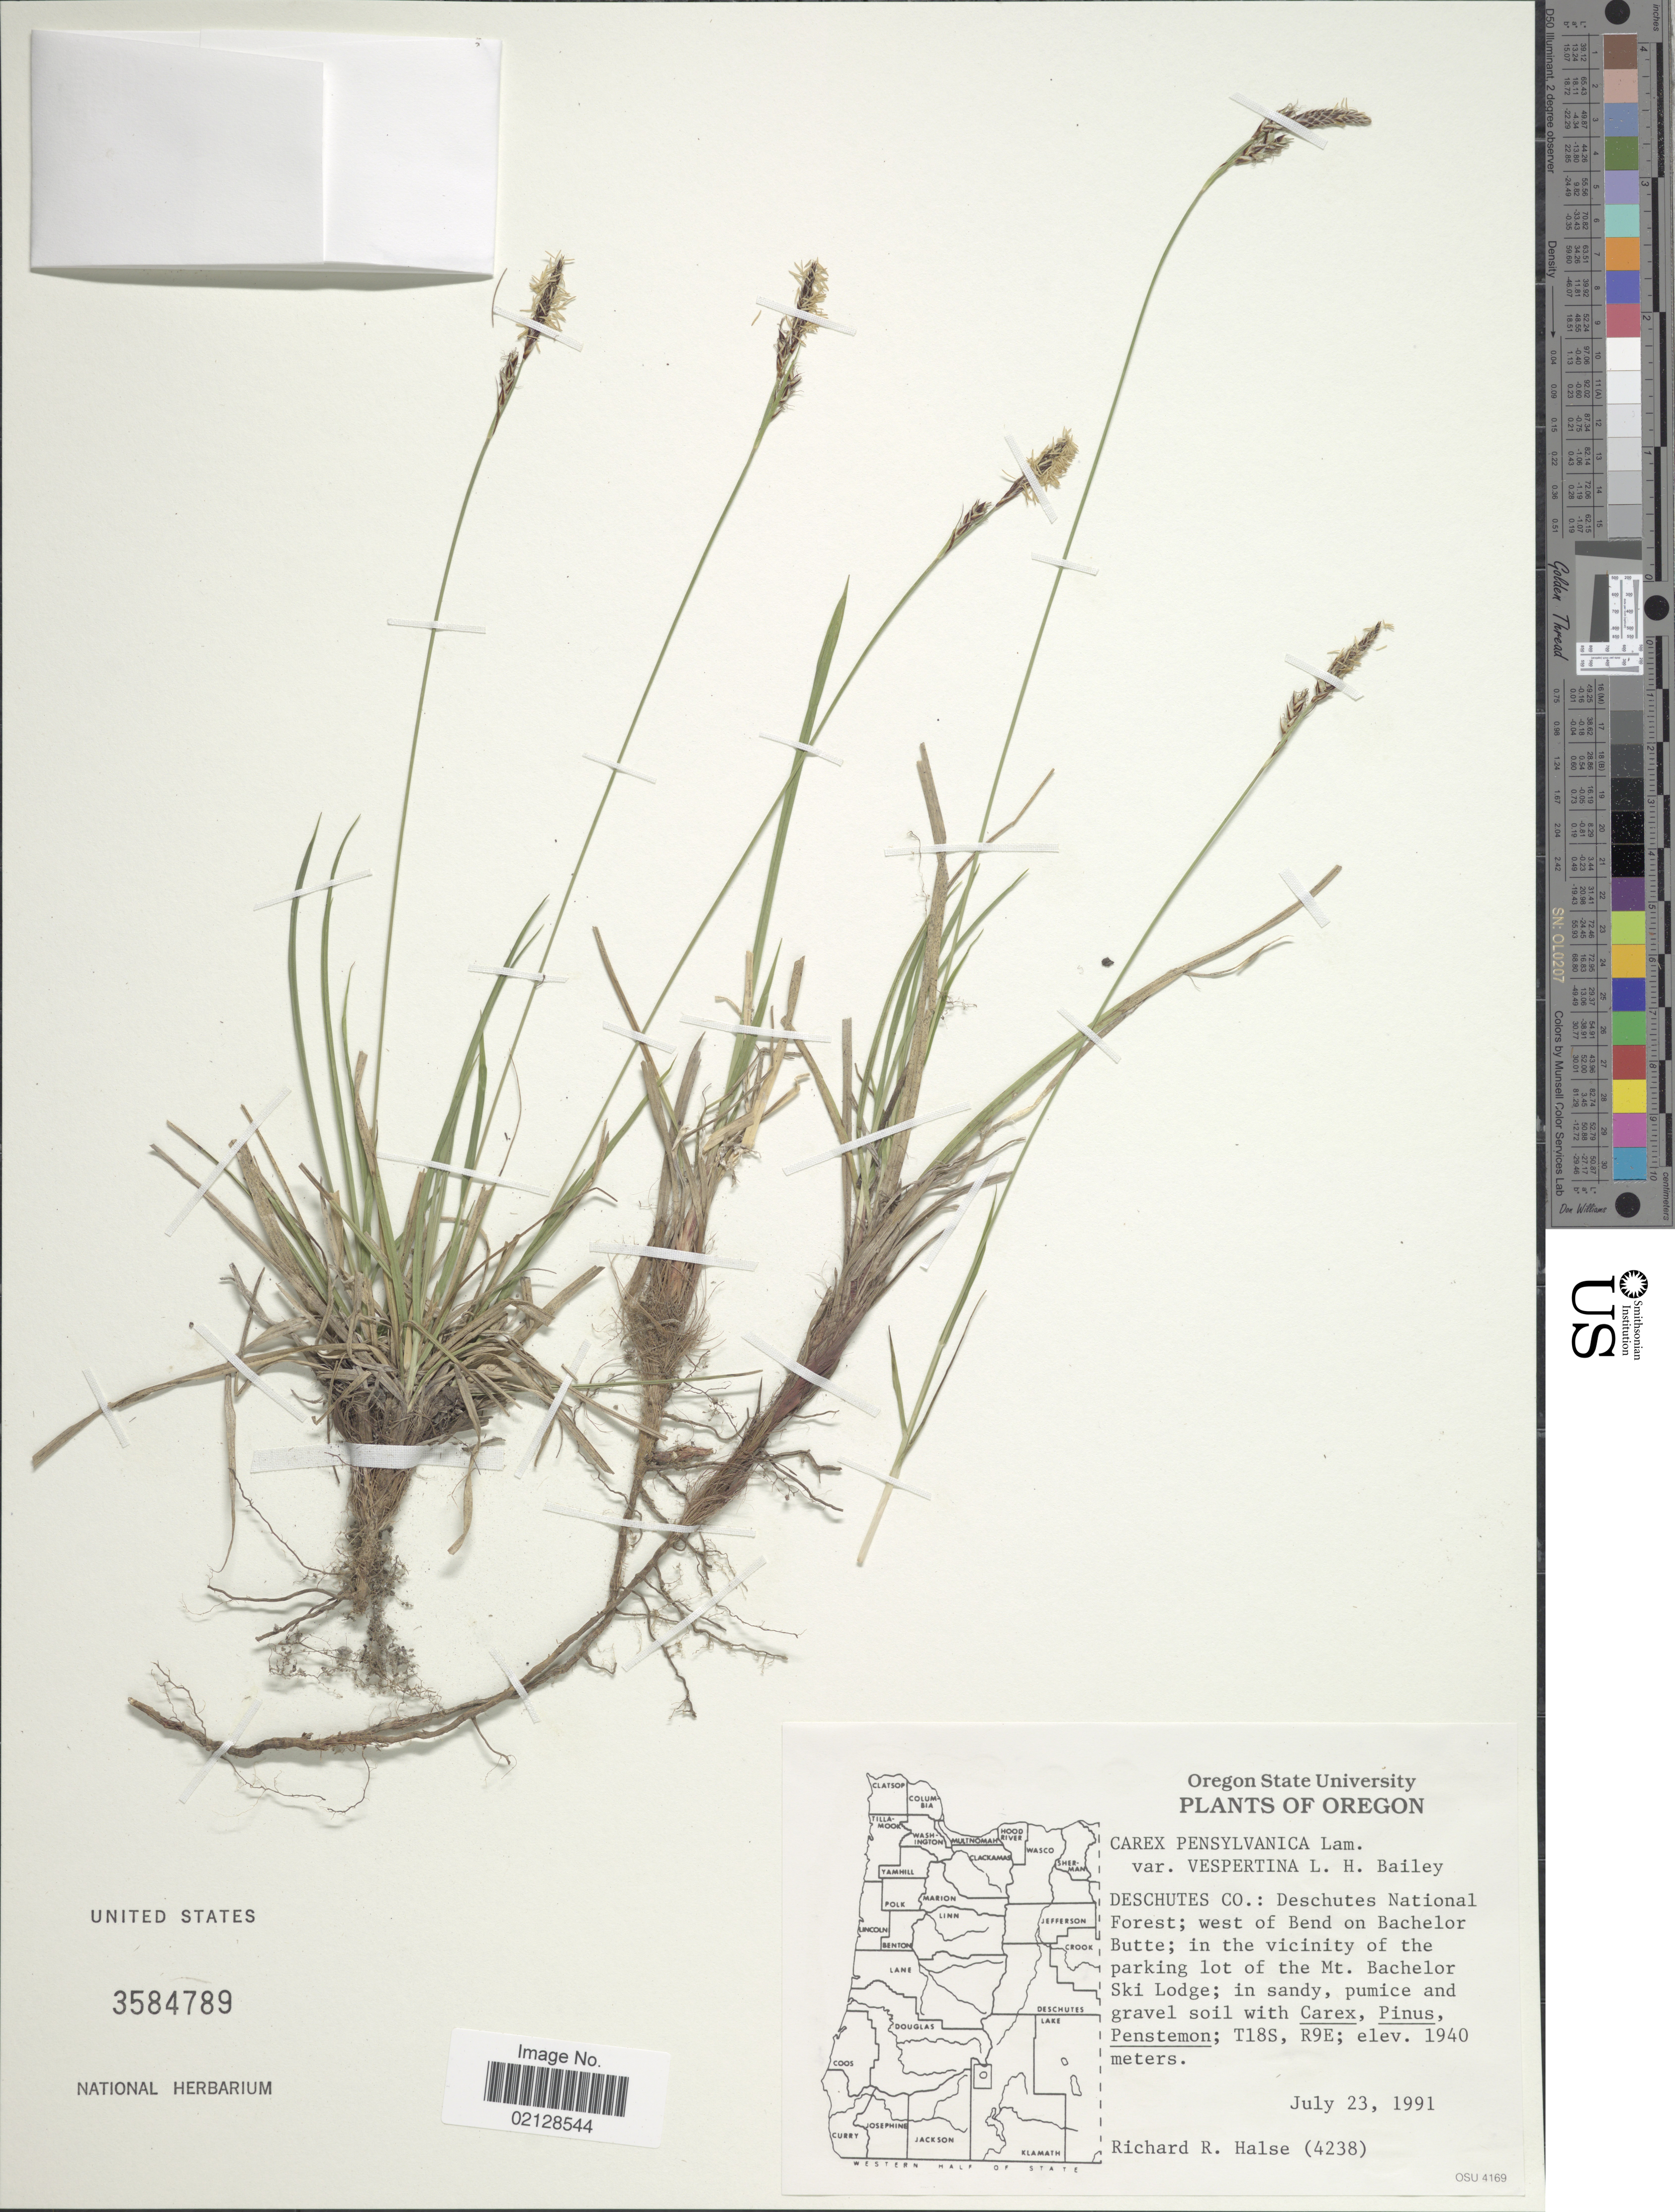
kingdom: Plantae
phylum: Tracheophyta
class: Liliopsida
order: Poales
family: Cyperaceae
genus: Carex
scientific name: Carex pensylvanica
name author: Lam.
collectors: R. Halse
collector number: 4238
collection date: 1991-07-23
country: United States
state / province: Oregon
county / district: Deschutes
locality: Deschutes Co.: Deschutes National Forest, west of Bend on Bachelor BUtte, in the vicinity of the parking lot of the Mt. Bachelor Ski Lodge, T18S, R9E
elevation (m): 1940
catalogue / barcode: US 3584789